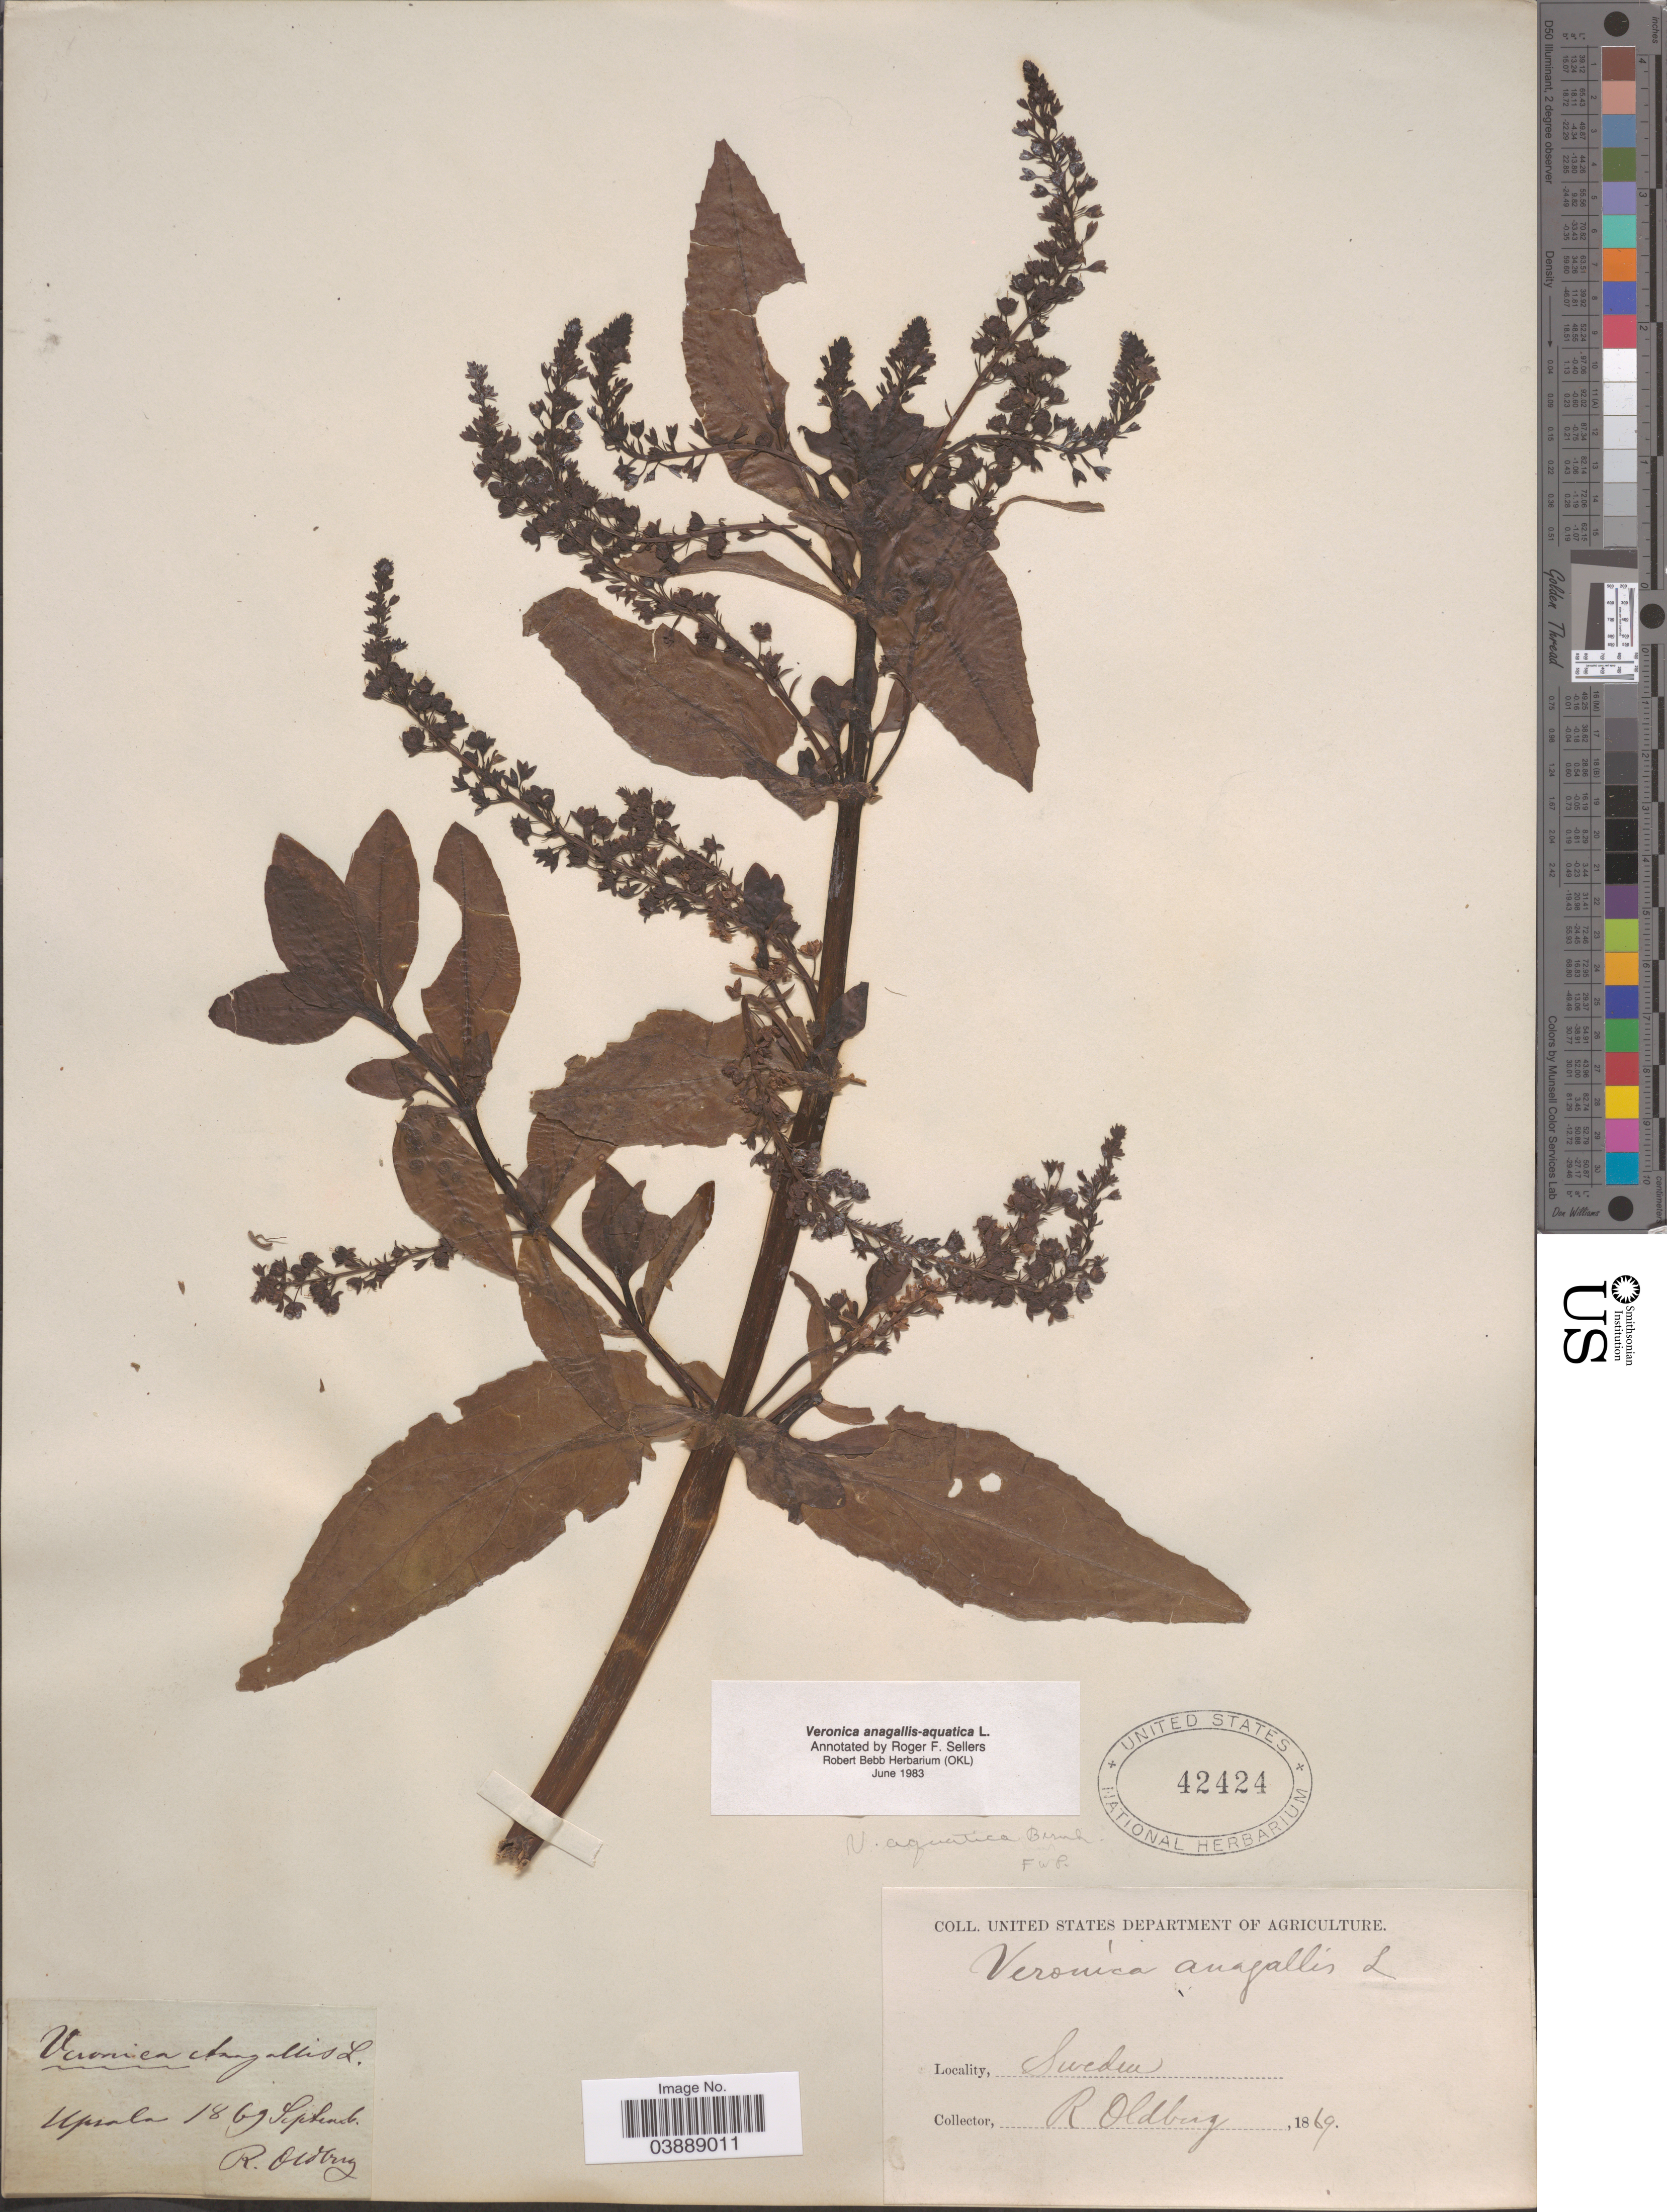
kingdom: Plantae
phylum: Tracheophyta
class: Magnoliopsida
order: Lamiales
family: Plantaginaceae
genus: Veronica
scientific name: Veronica anagallis-aquatica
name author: L.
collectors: R. Oldberg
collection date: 1869-09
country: Sweden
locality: Upsala.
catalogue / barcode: US 42424